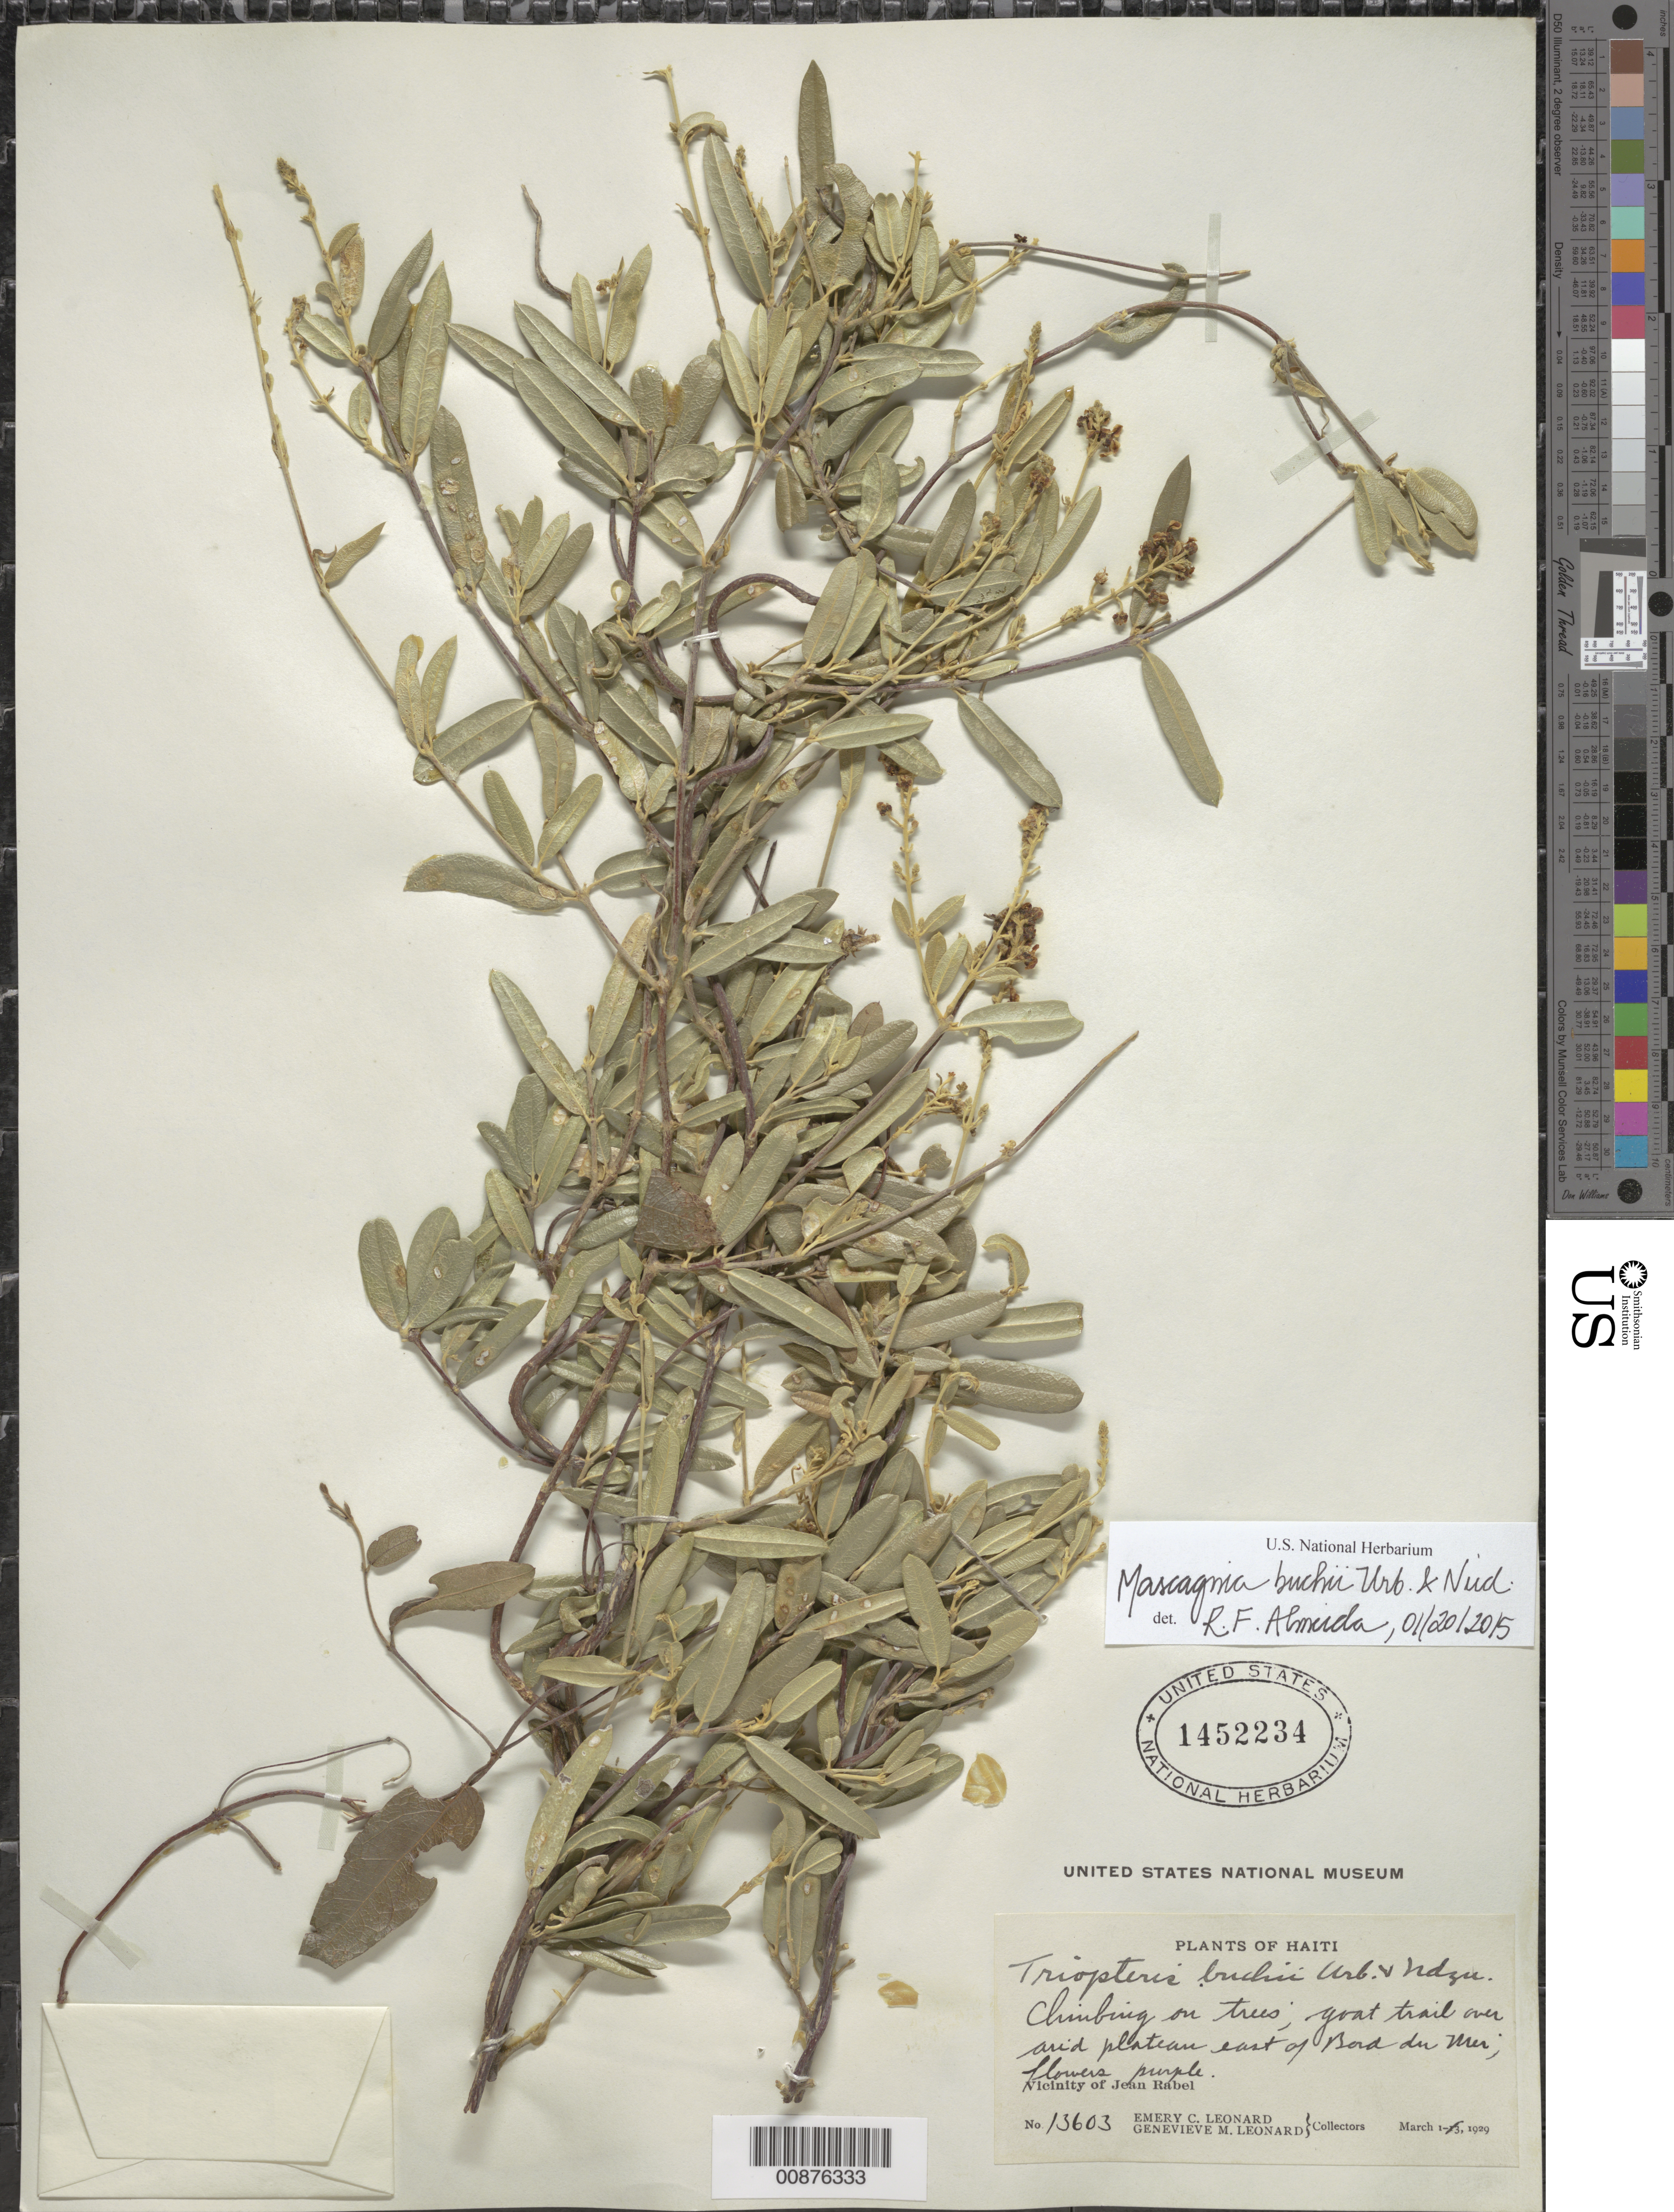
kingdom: Plantae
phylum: Tracheophyta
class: Magnoliopsida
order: Malpighiales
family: Malpighiaceae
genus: Mascagnia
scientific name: Mascagnia buchii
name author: Urb. & Nied.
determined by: De Almeida, R. F., (HUEFS), Universidade Estadual de Feira de Santana (BRAZIL)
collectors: E. C. Leonard & G. M. Leonard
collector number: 13603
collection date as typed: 01 Mar 1929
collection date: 1929-03-01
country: Haiti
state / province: Nord-Ouest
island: Hispaniola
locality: Vicinity of Jean Rabel, plateau E of Bord du Mer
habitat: On trees along goat trail on arid plateau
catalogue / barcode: US 1452234